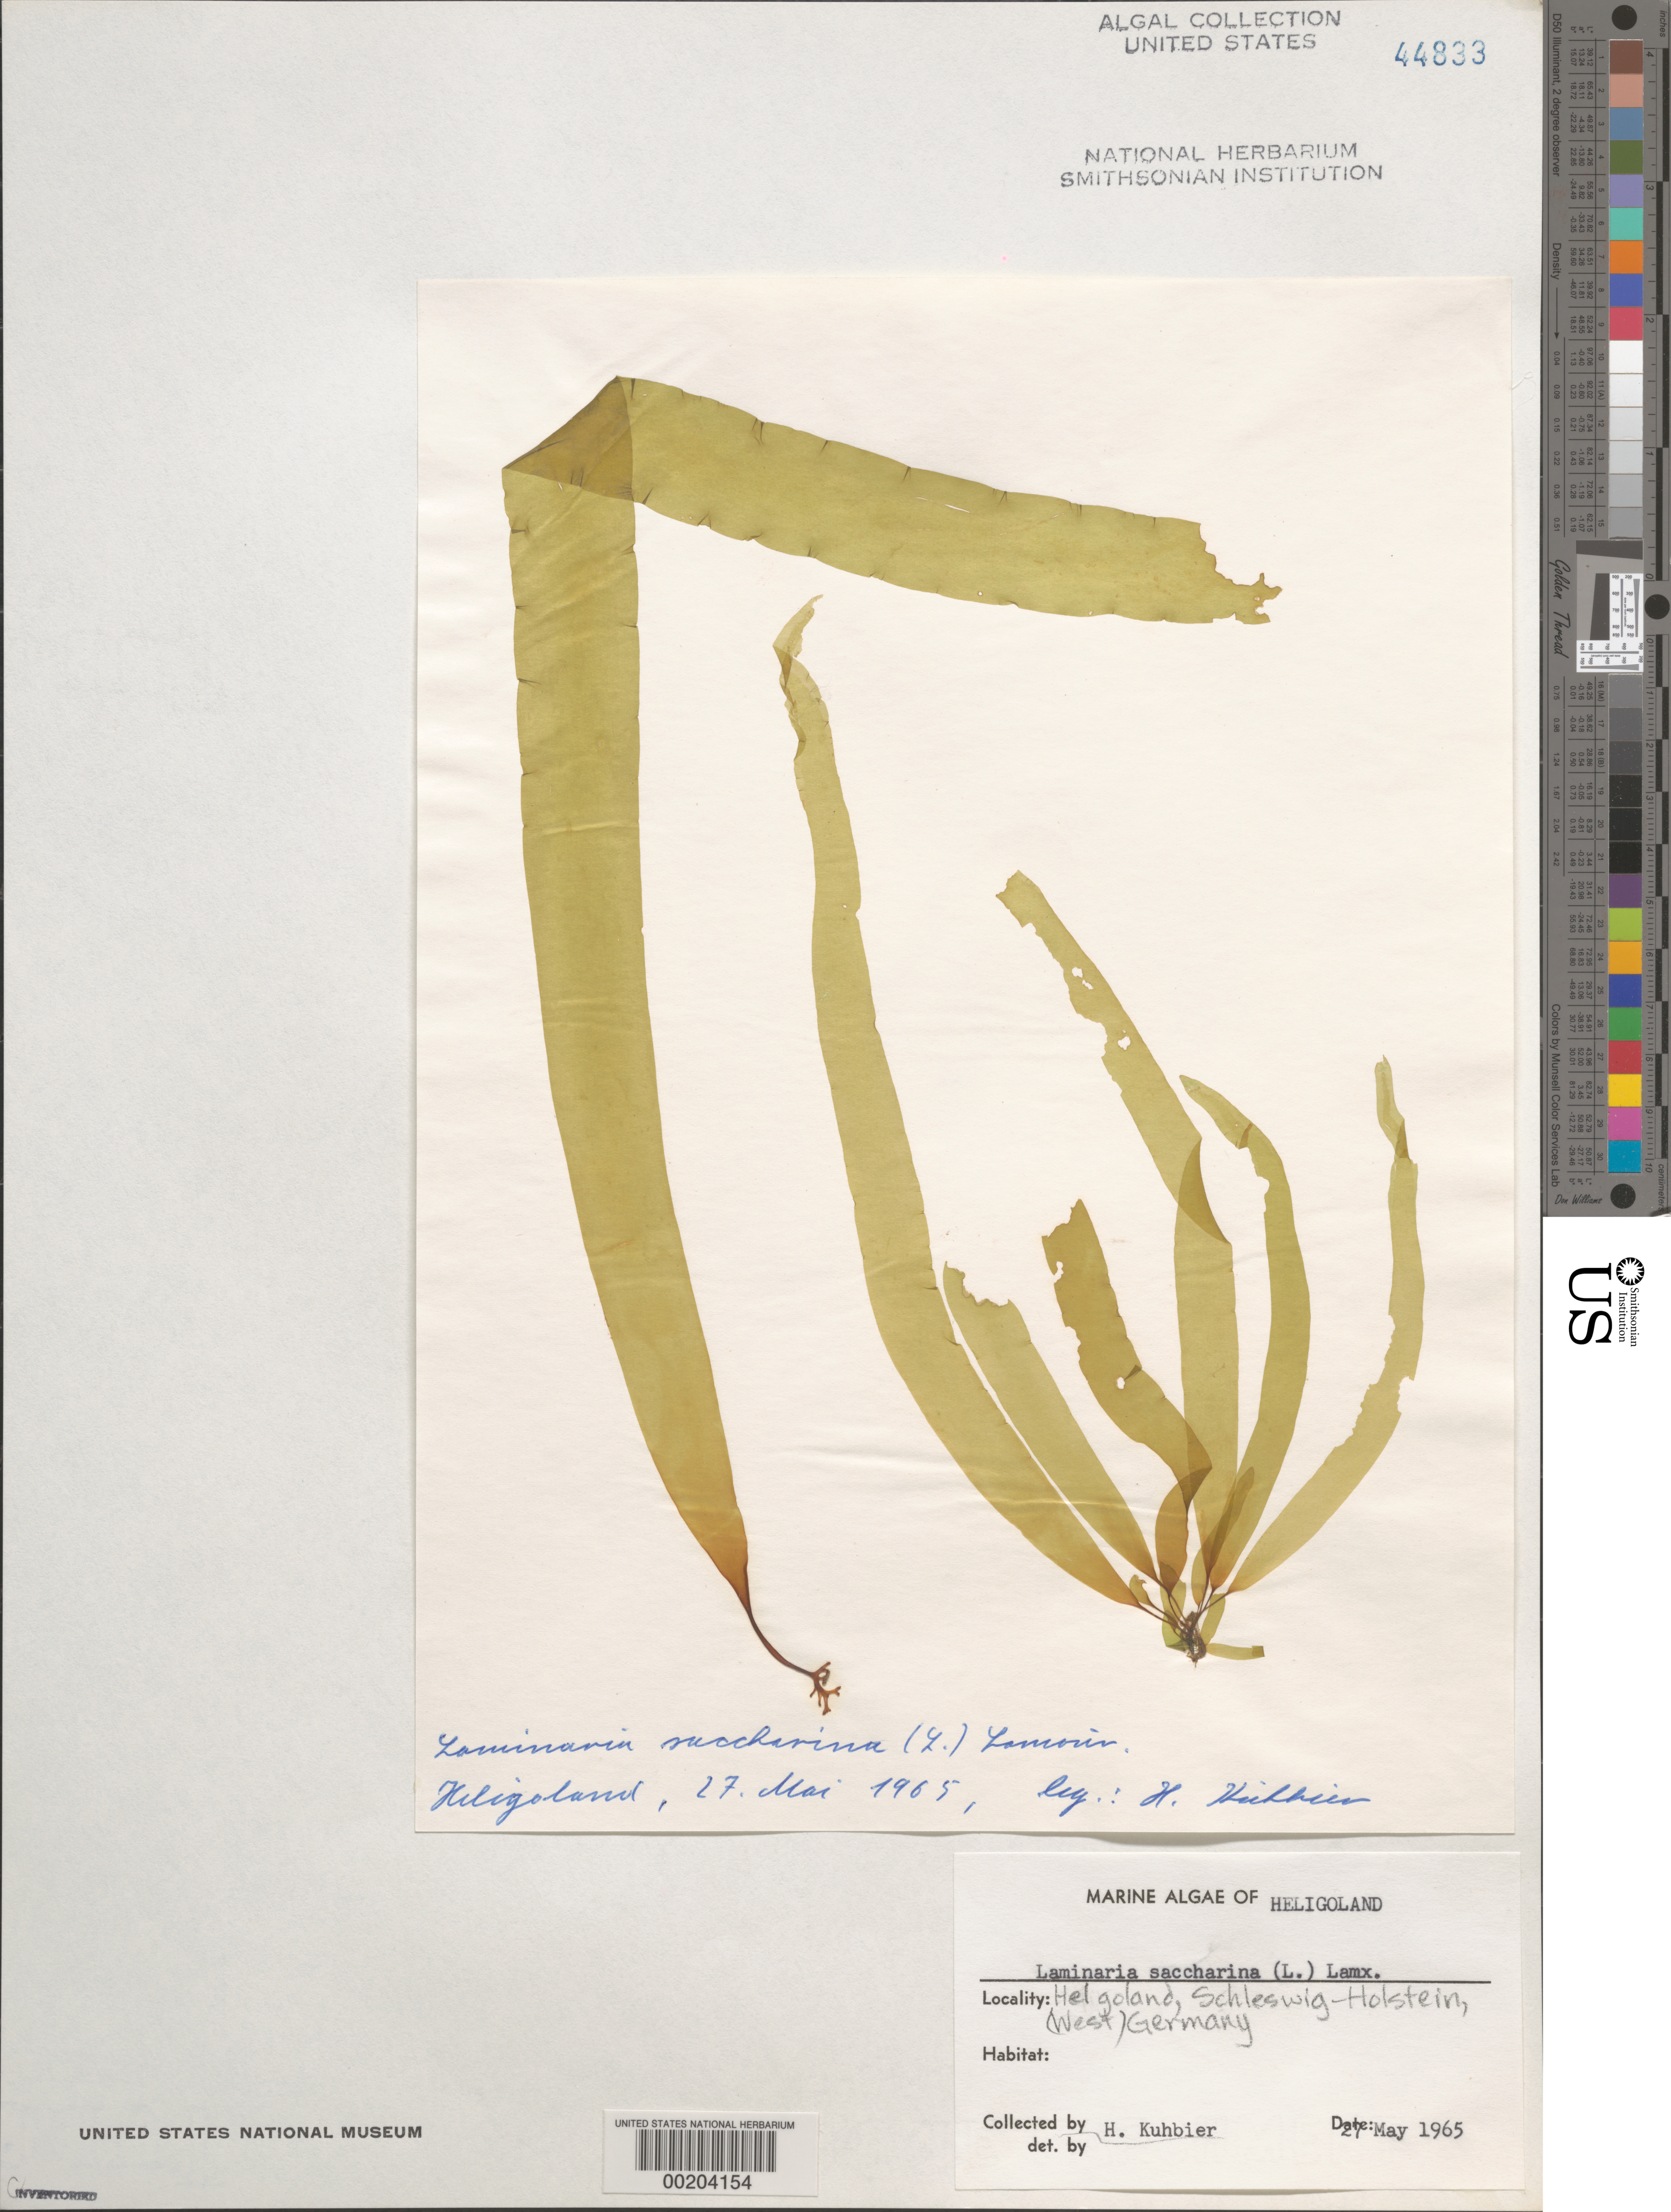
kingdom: Chromista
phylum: Ochrophyta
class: Phaeophyceae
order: Laminariales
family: Laminariaceae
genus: Saccharina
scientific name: Saccharina latissima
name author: C.E. Lane et al.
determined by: Algae name updating Project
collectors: H. Kuhbier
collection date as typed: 27 May 1965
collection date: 1965-05-27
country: Germany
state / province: Schleswig-Holstein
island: Helgoland (Heligoland)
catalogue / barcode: US 44833